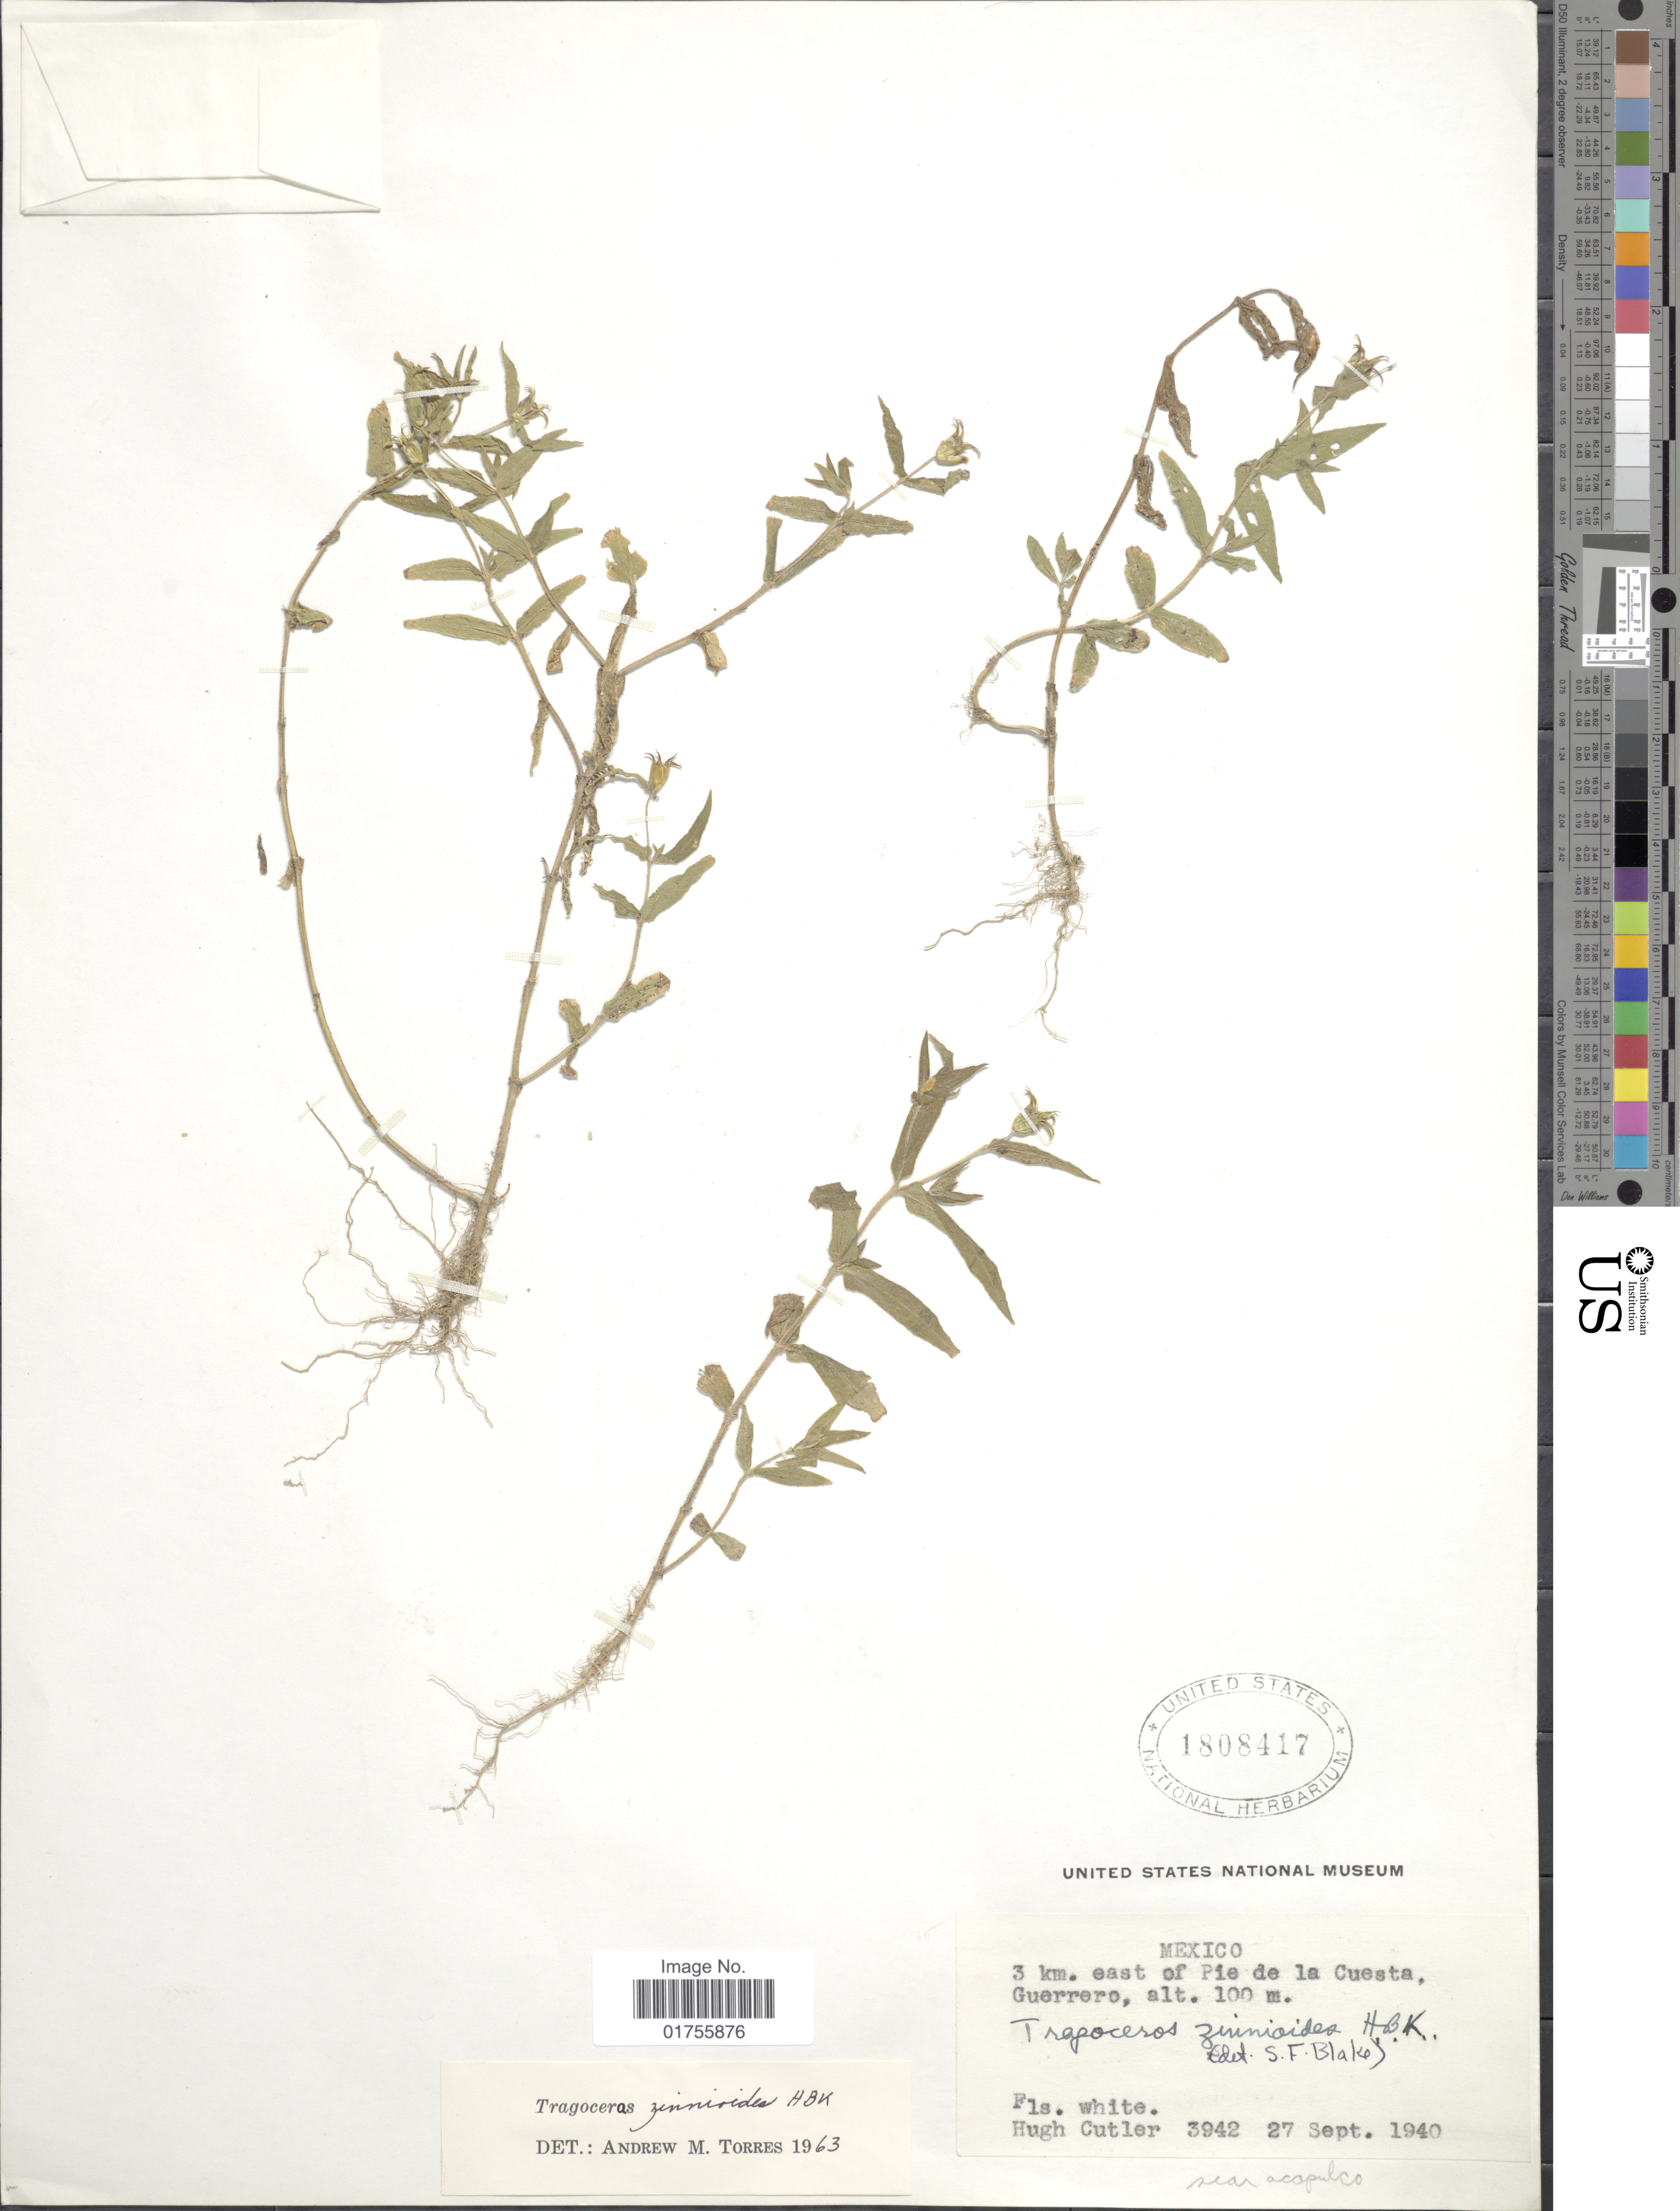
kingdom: Plantae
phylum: Tracheophyta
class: Magnoliopsida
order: Asterales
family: Asteraceae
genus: Tragoceros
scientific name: Tragoceros zinnioides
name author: Kunth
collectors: H. C. Cutler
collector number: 3942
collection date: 1940-09-27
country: Mexico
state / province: Guerrero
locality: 3 km. east of Pic de la Cuesta, Guerrero , near Acapulco.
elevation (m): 100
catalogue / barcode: US 1808417